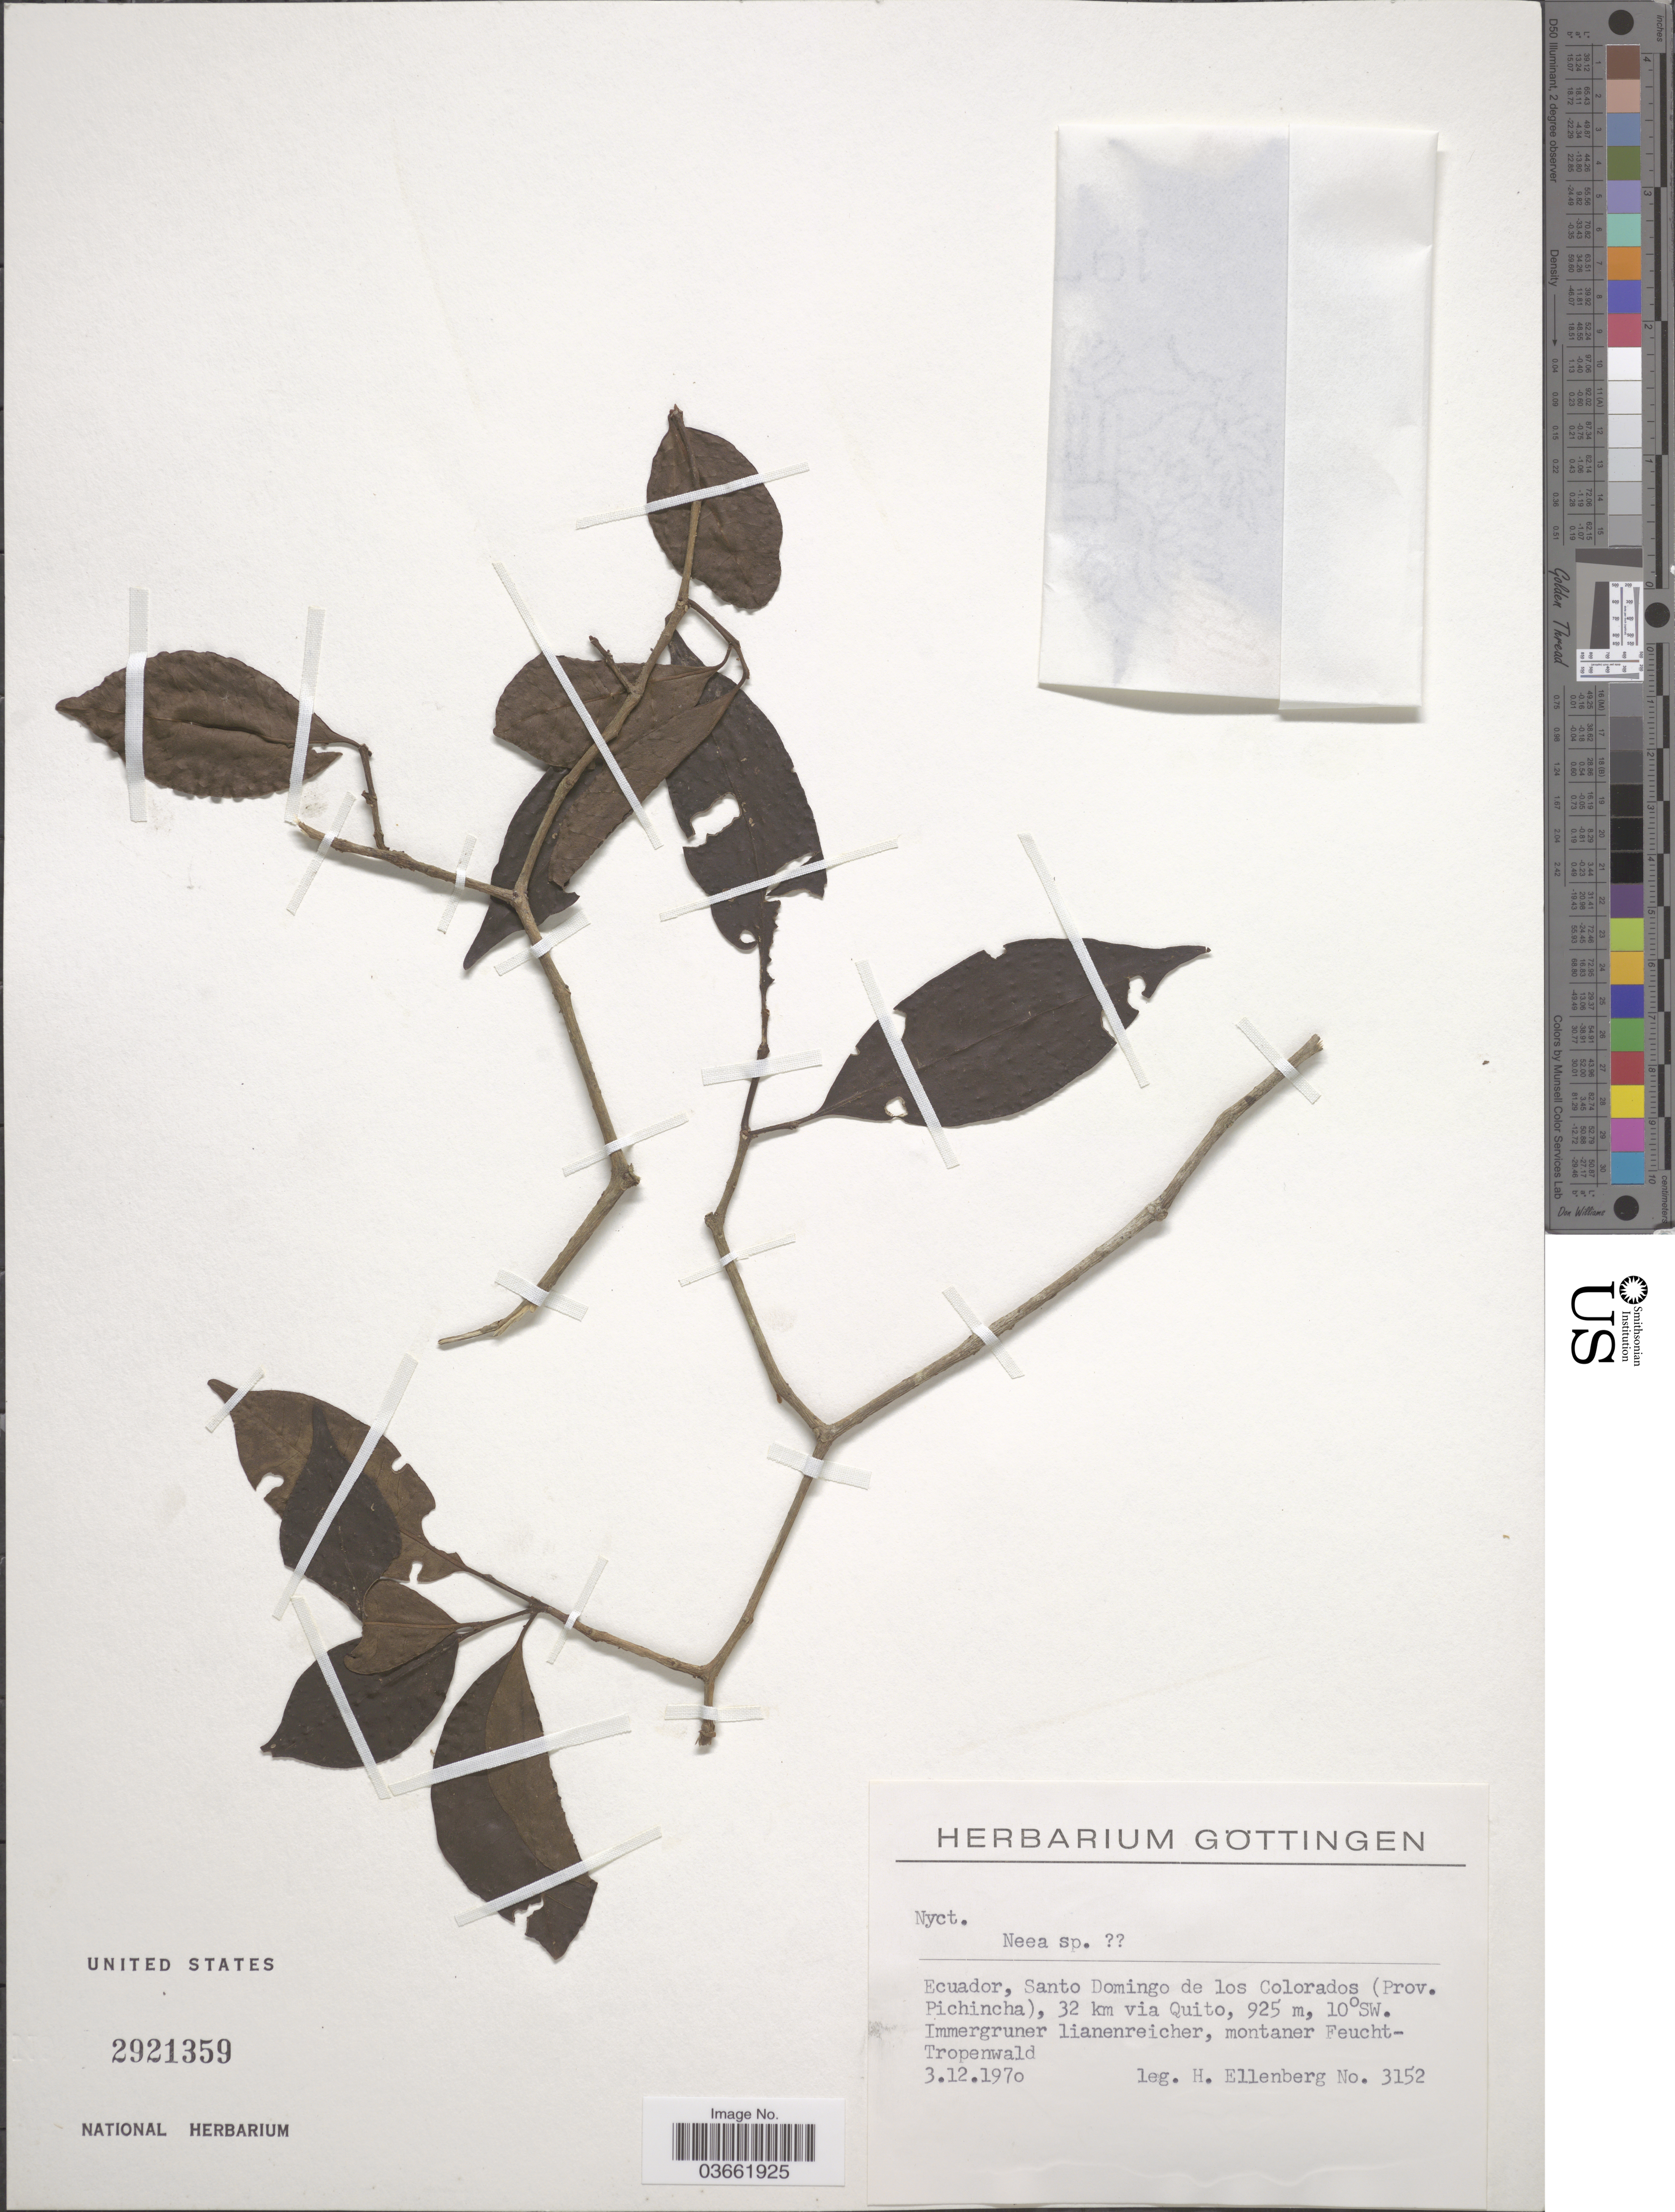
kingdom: Plantae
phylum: Tracheophyta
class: Magnoliopsida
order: Caryophyllales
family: Nyctaginaceae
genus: Neea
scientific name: Neea sp.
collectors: H. Ellenberg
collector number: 3152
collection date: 1970-12-03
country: Ecuador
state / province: Pichincha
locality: Santo Domingo de los Colorados, 32 km via Quito, 10ºSW.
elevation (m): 925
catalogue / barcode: US 2921359